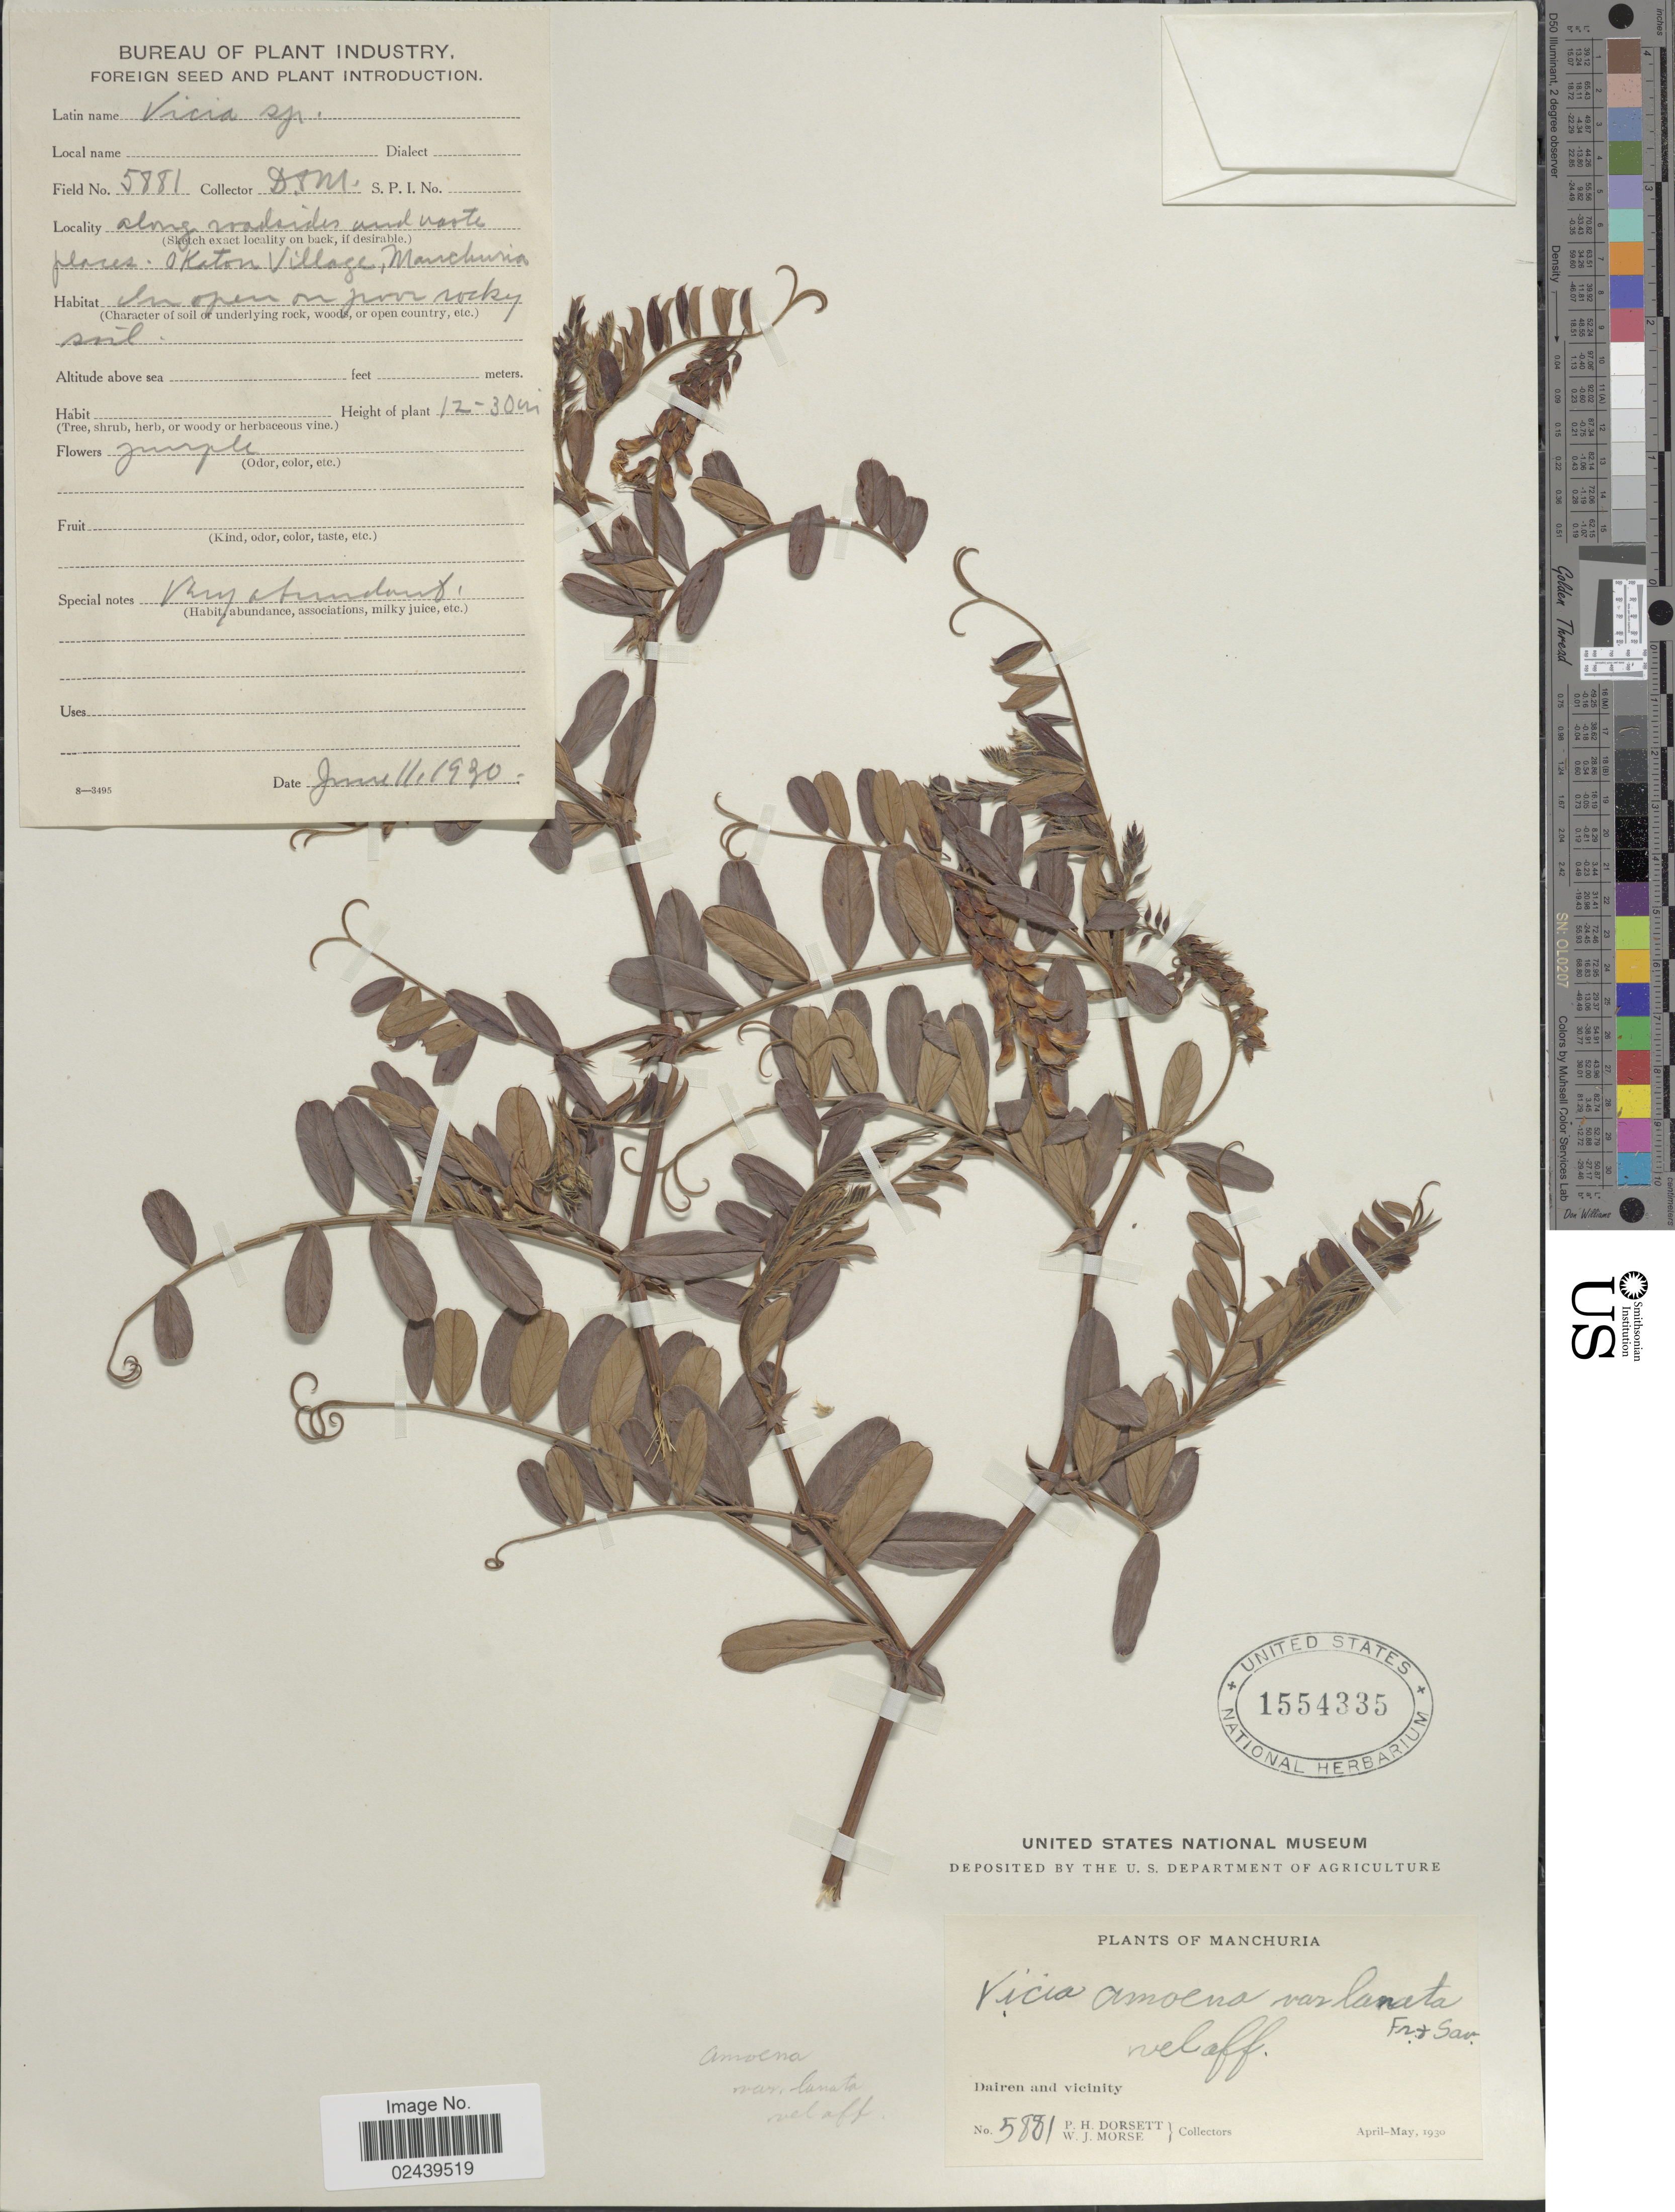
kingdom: Plantae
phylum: Tracheophyta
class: Magnoliopsida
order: Fabales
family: Fabaceae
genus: Vicia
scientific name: Vicia amoena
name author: Fisch. ex Ser.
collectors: P. H. Dorsett & W. J. Morse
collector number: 5881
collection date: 1930-06-11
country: China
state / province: Liaoning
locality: Manchuria, Dairen and vicinity, Katon Village, Manchuria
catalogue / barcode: US 1554335